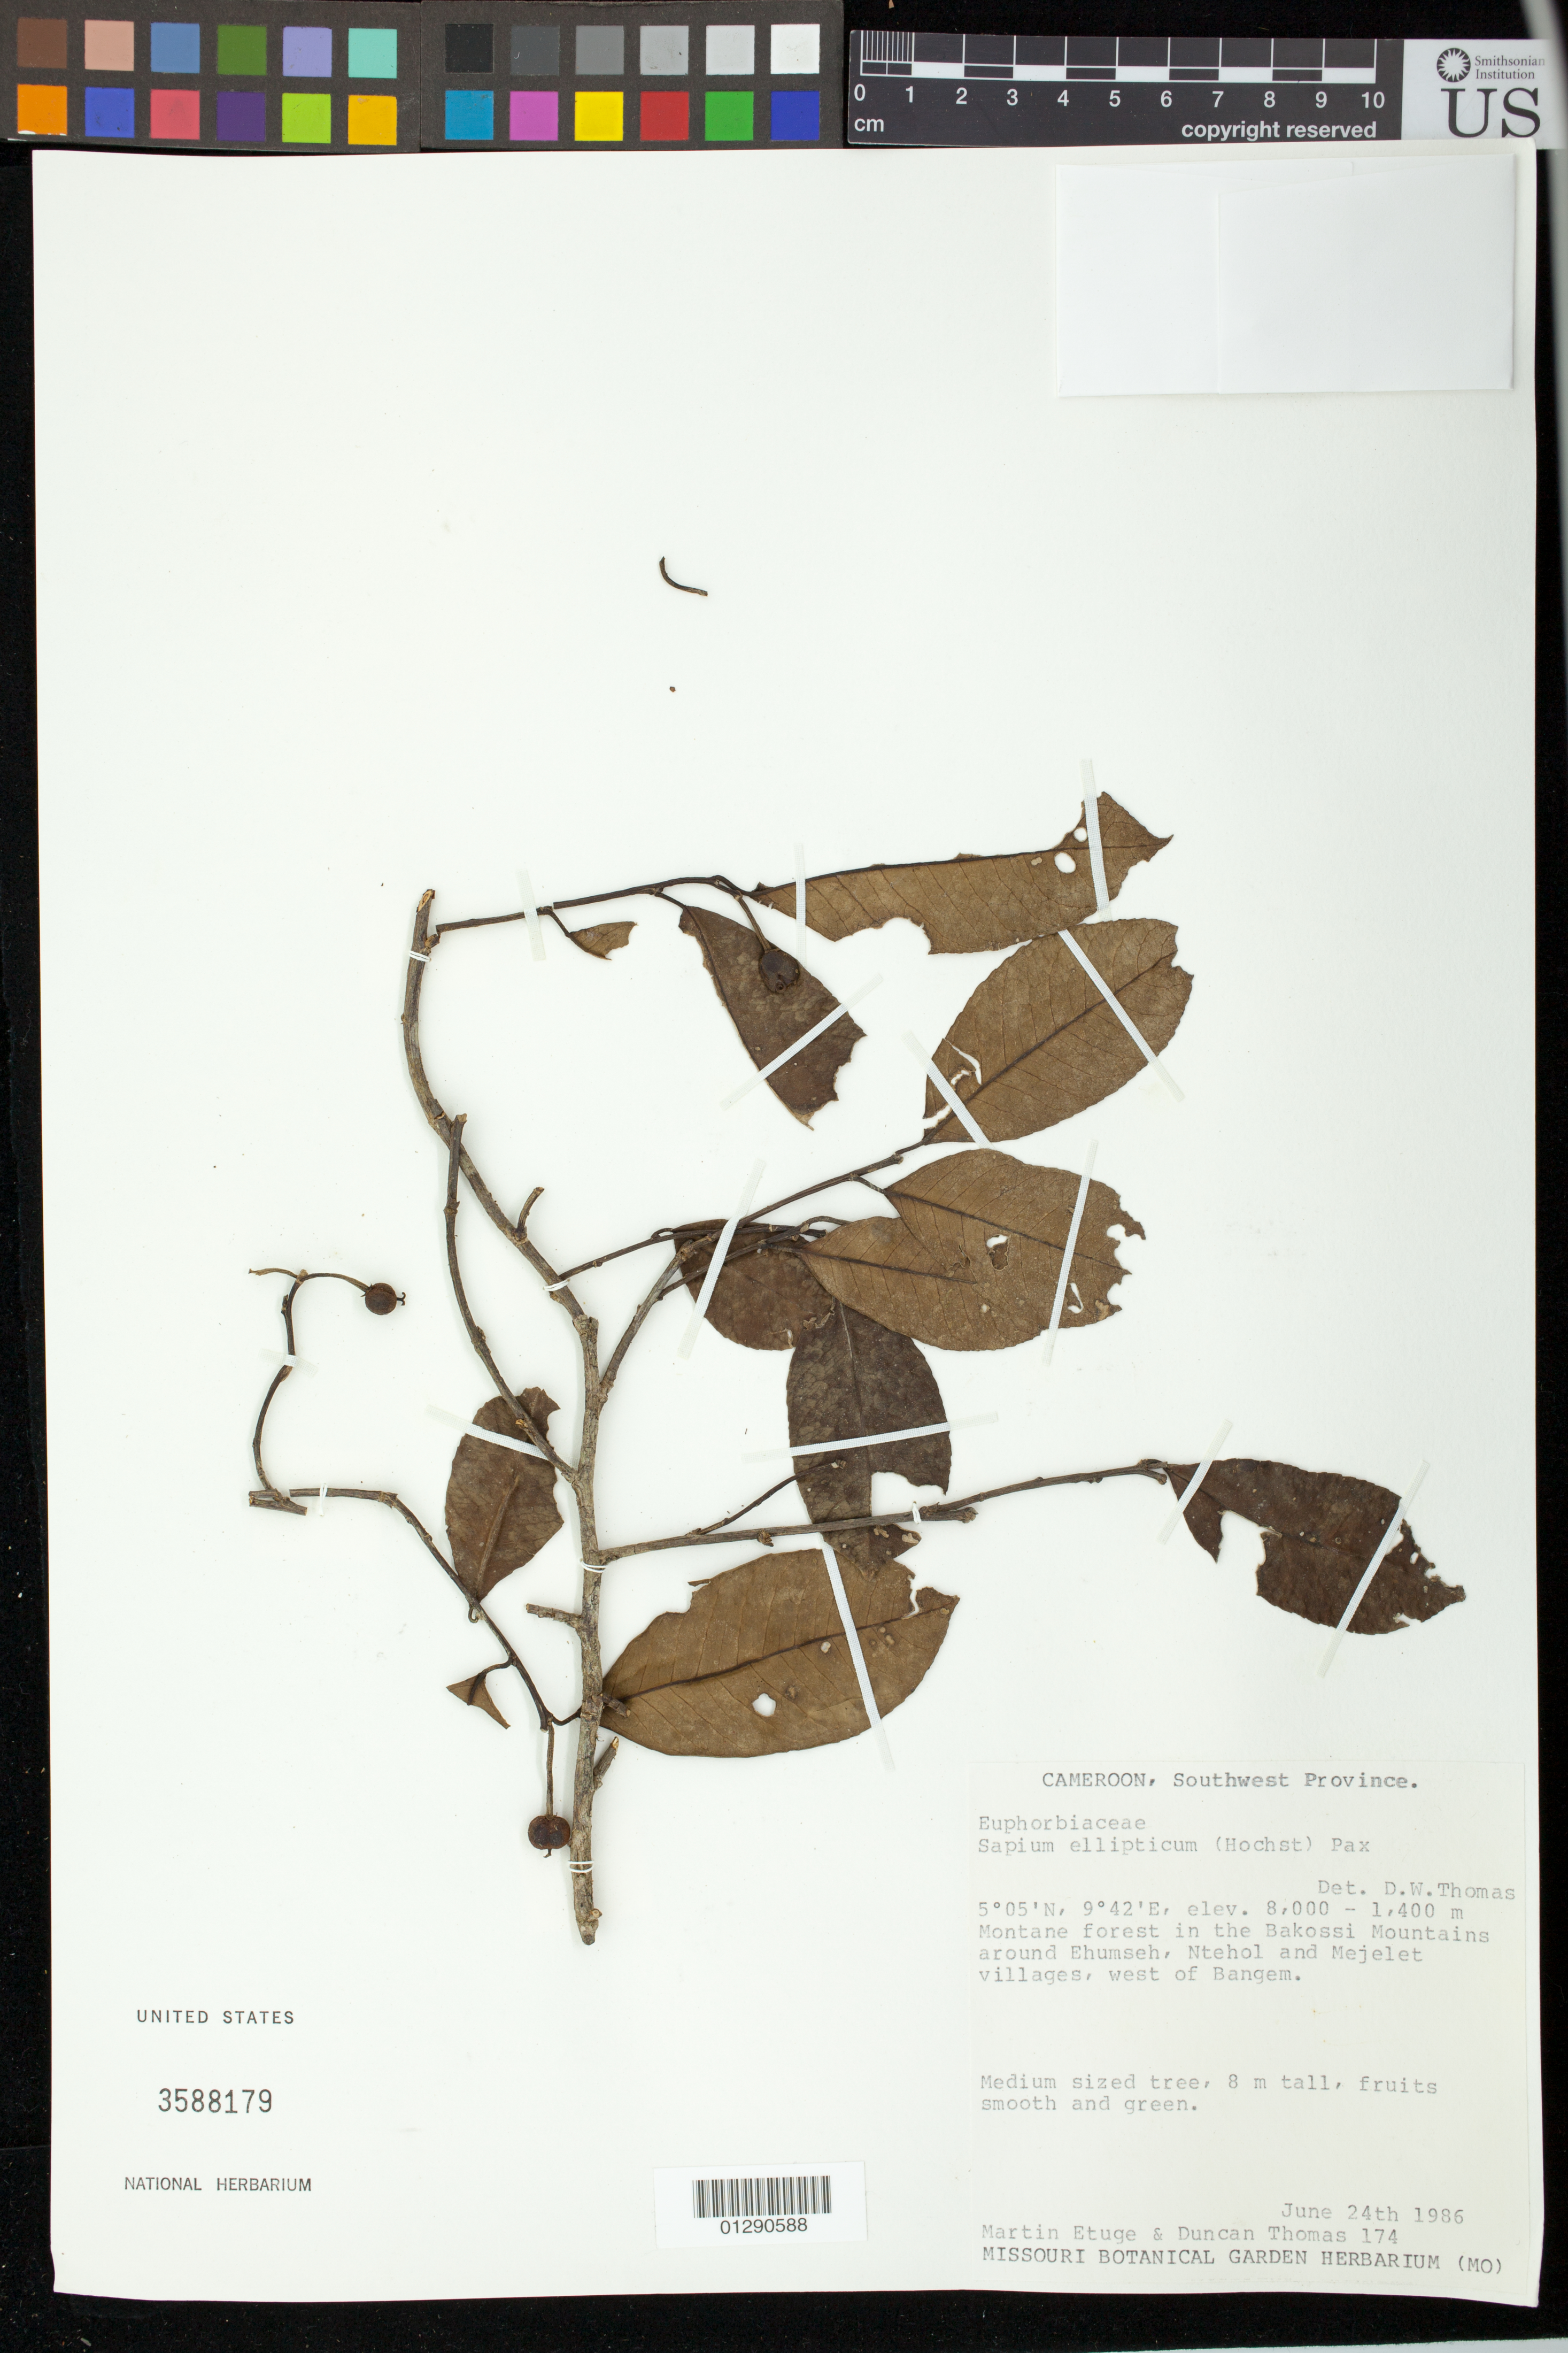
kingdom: Plantae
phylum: Tracheophyta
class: Magnoliopsida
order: Malpighiales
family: Euphorbiaceae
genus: Sapium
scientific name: Sapium ellipticum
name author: (Hochst.) Pax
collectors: M. Etuge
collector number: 174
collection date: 1986-06-24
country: Cameroon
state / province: Sud-Ouest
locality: Montane forest in the Bakossi Mountains around Ehumseh, Ntehol and Mejelet villages, west of Bangem.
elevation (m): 8000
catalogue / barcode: US 3588179